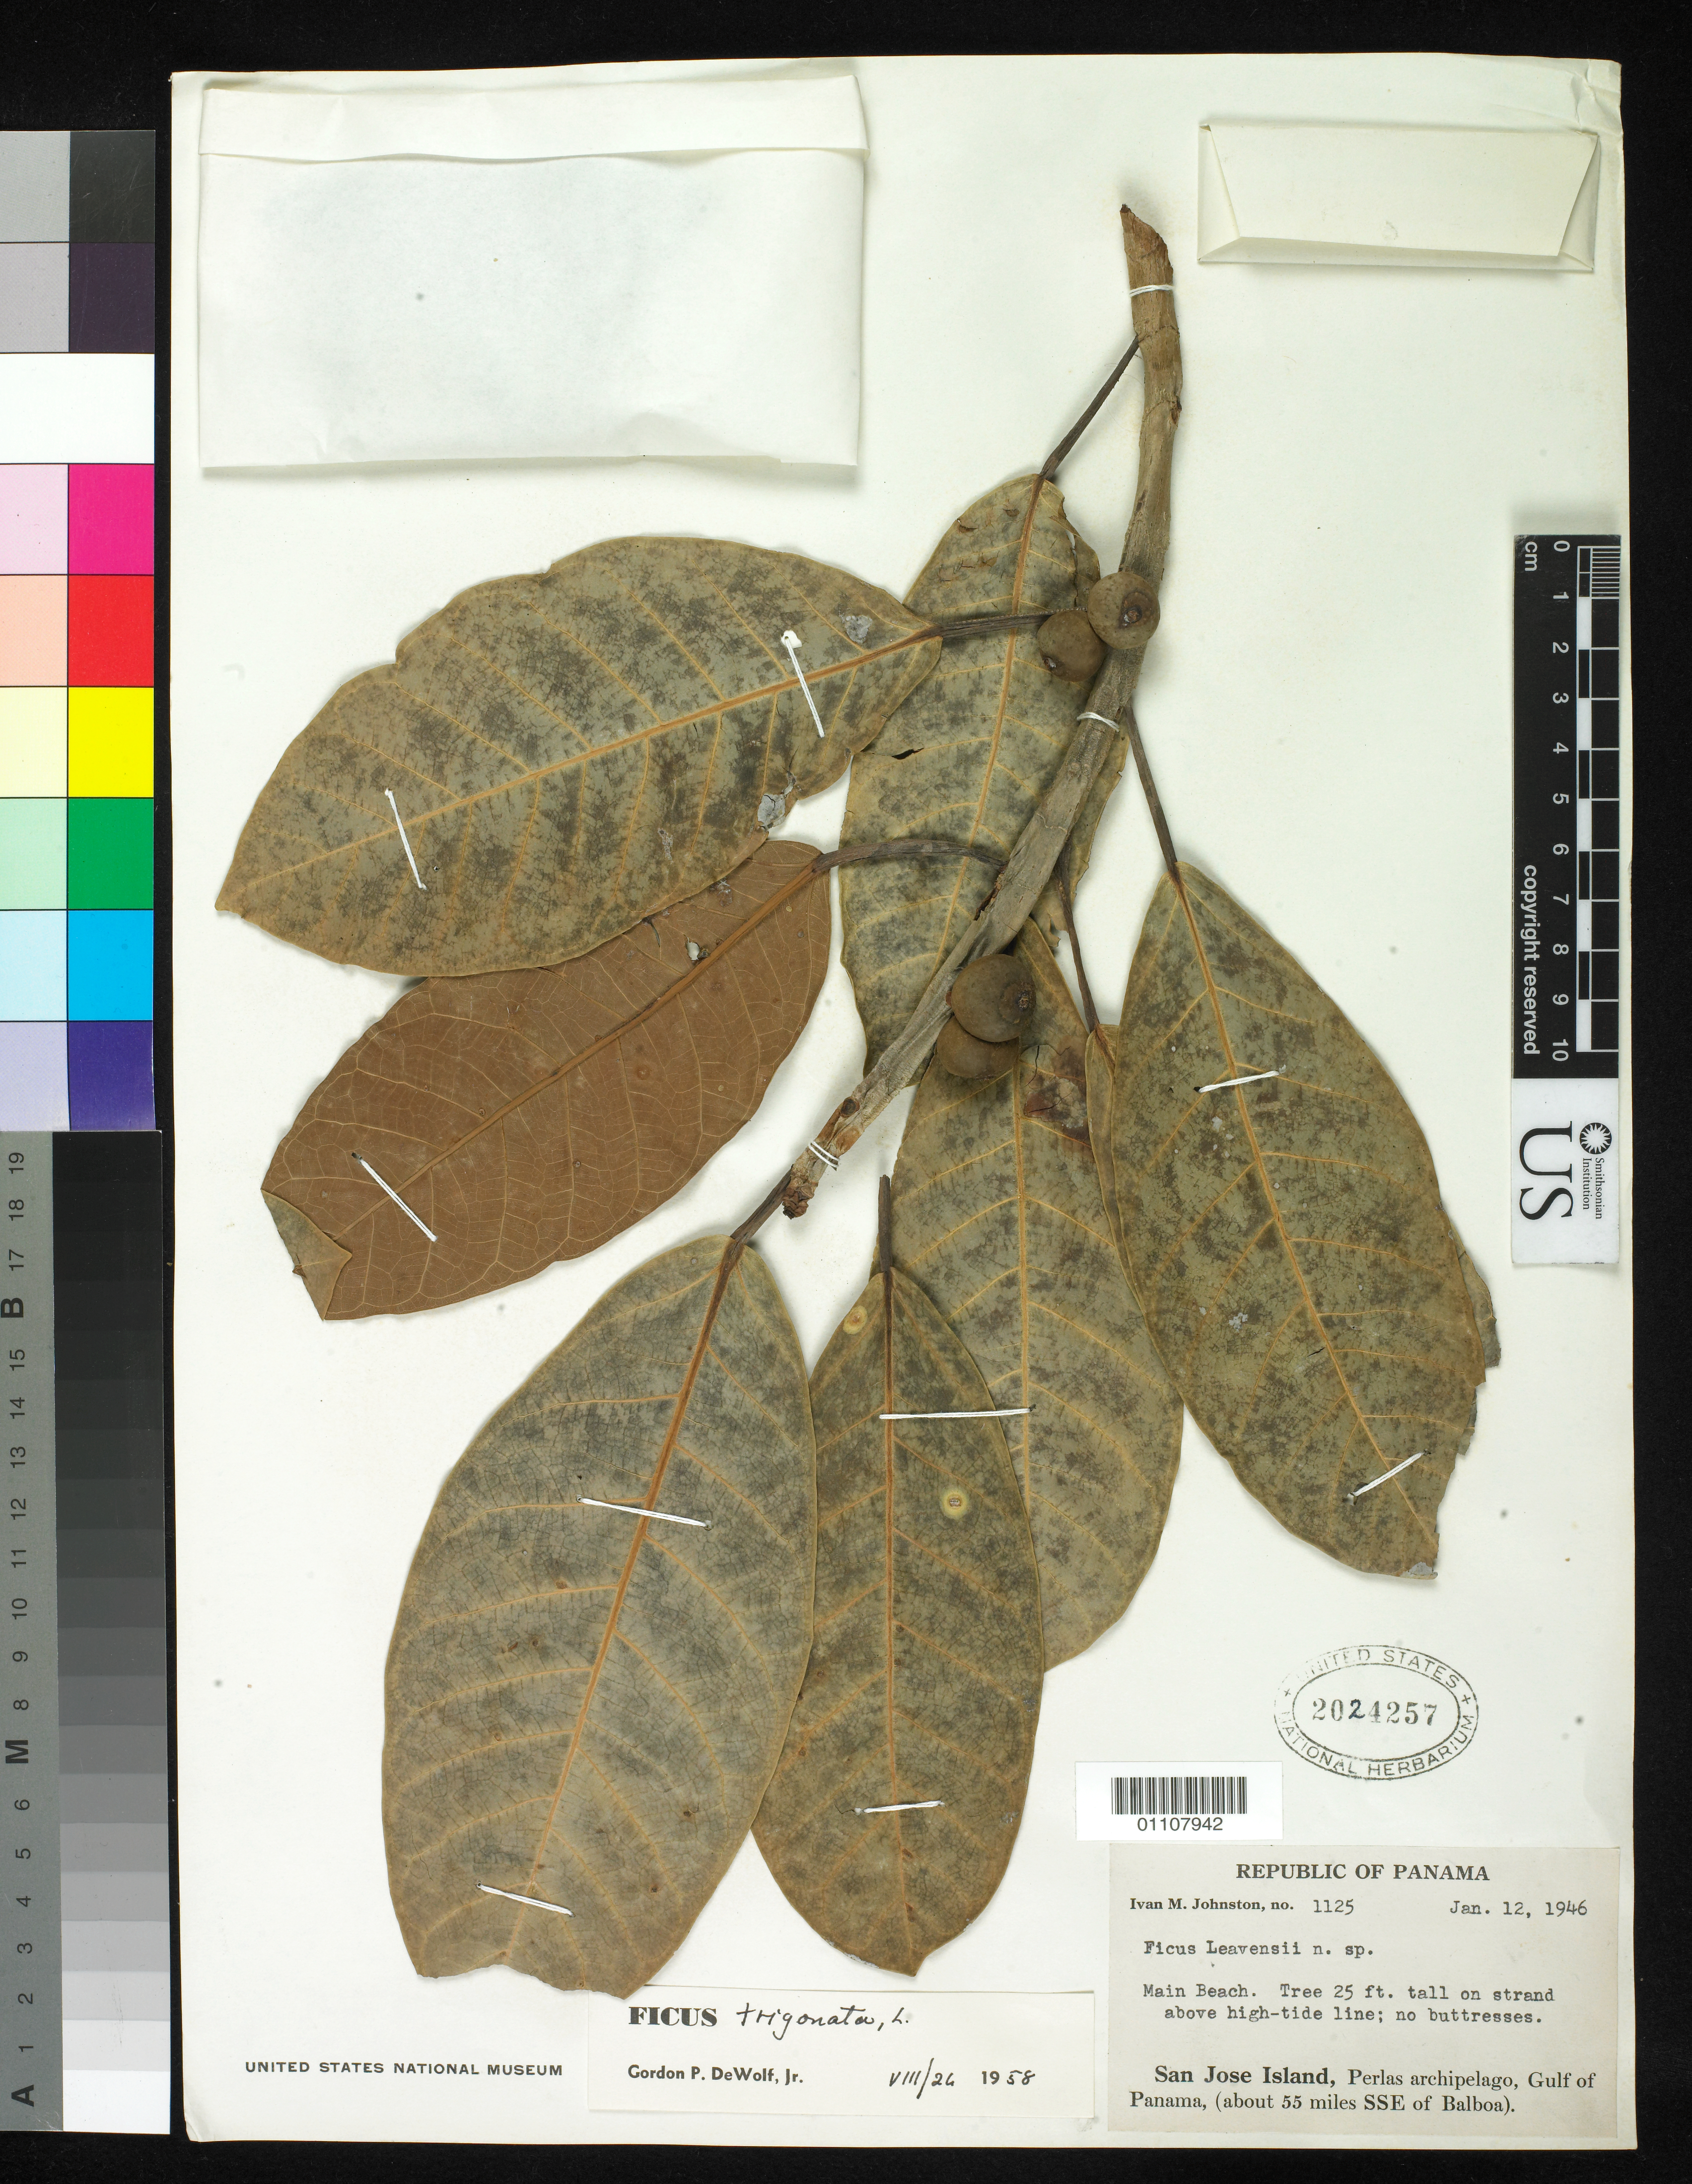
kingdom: Plantae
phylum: Tracheophyta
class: Magnoliopsida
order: Rosales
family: Moraceae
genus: Ficus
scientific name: Ficus leavensii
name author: I.M. Johnst.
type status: Isotype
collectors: I.M. Johnston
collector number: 1125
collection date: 1946-01-12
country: Panama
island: San Jose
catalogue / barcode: US 2024257